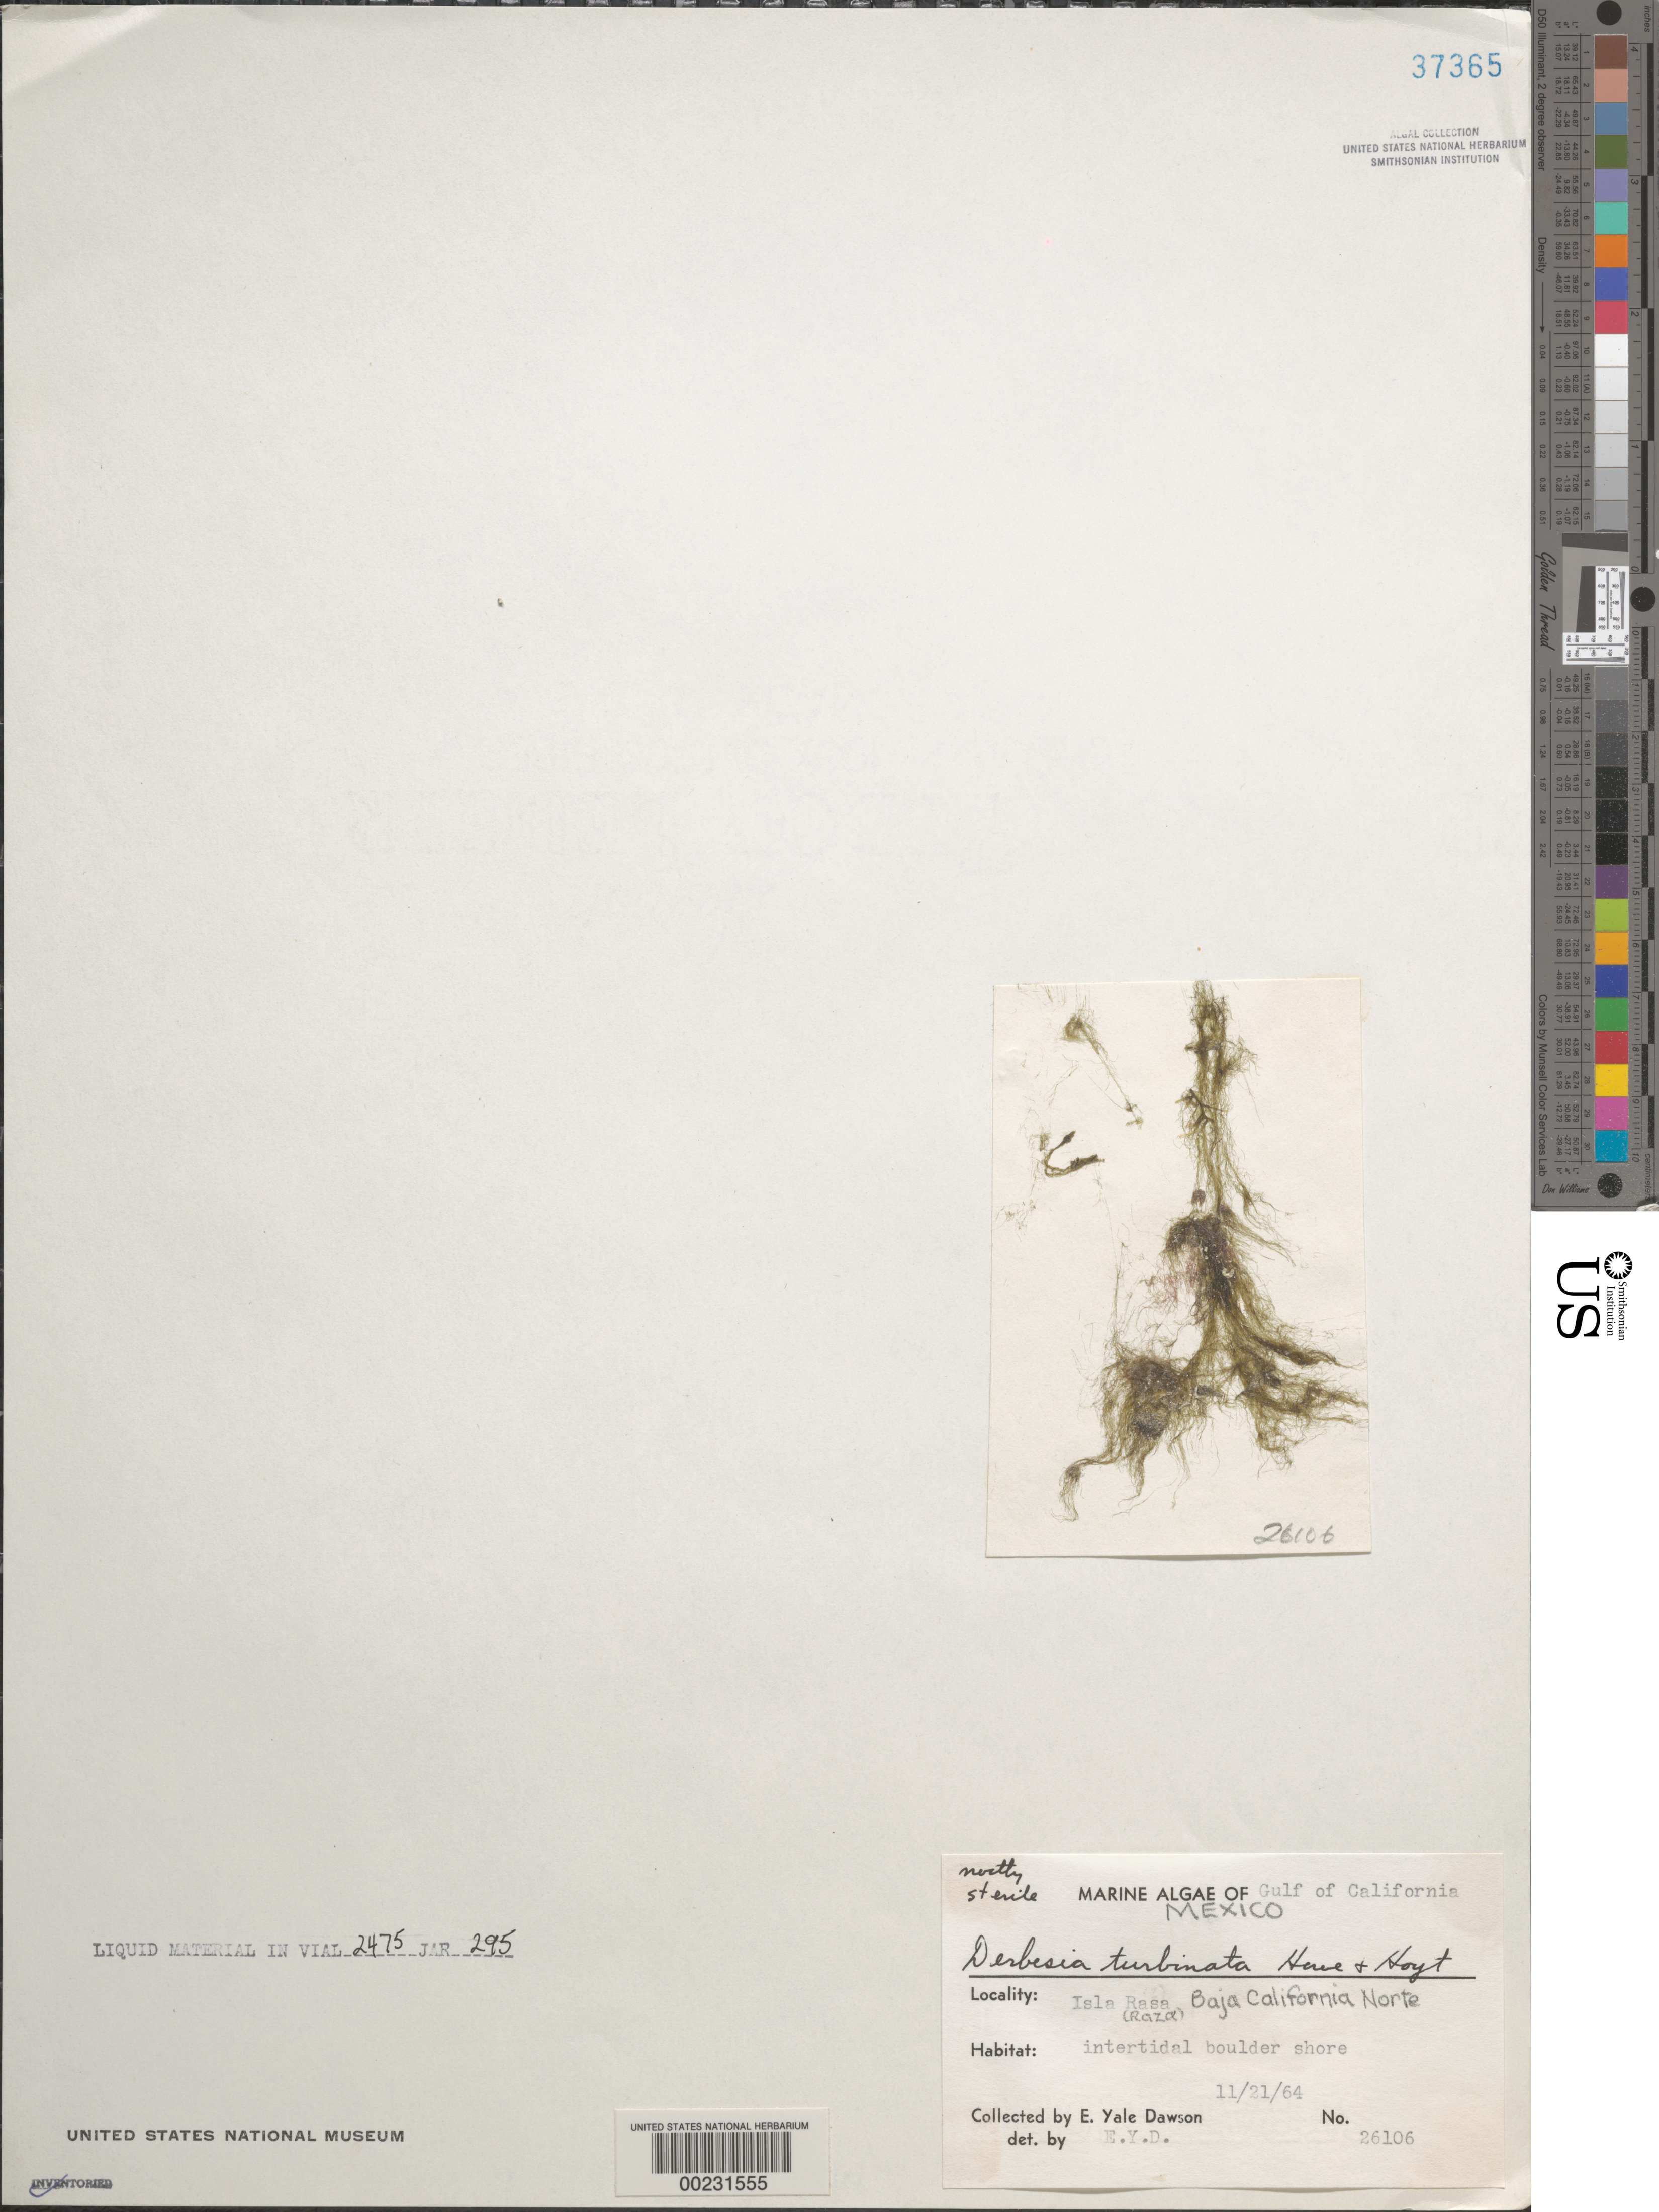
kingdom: Plantae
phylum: Chlorophyta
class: Ulvophyceae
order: Bryopsidales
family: Derbesiaceae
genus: Derbesia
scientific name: Derbesia turbinata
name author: M. Howe & Hoyt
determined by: Dawson, E. Y.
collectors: E. Y. Dawson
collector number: EYD 26106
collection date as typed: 21 Nov 1964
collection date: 1964-11-21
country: Mexico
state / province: Baja California Norte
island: Isla Raza (Isla Rasa)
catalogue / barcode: US 37365